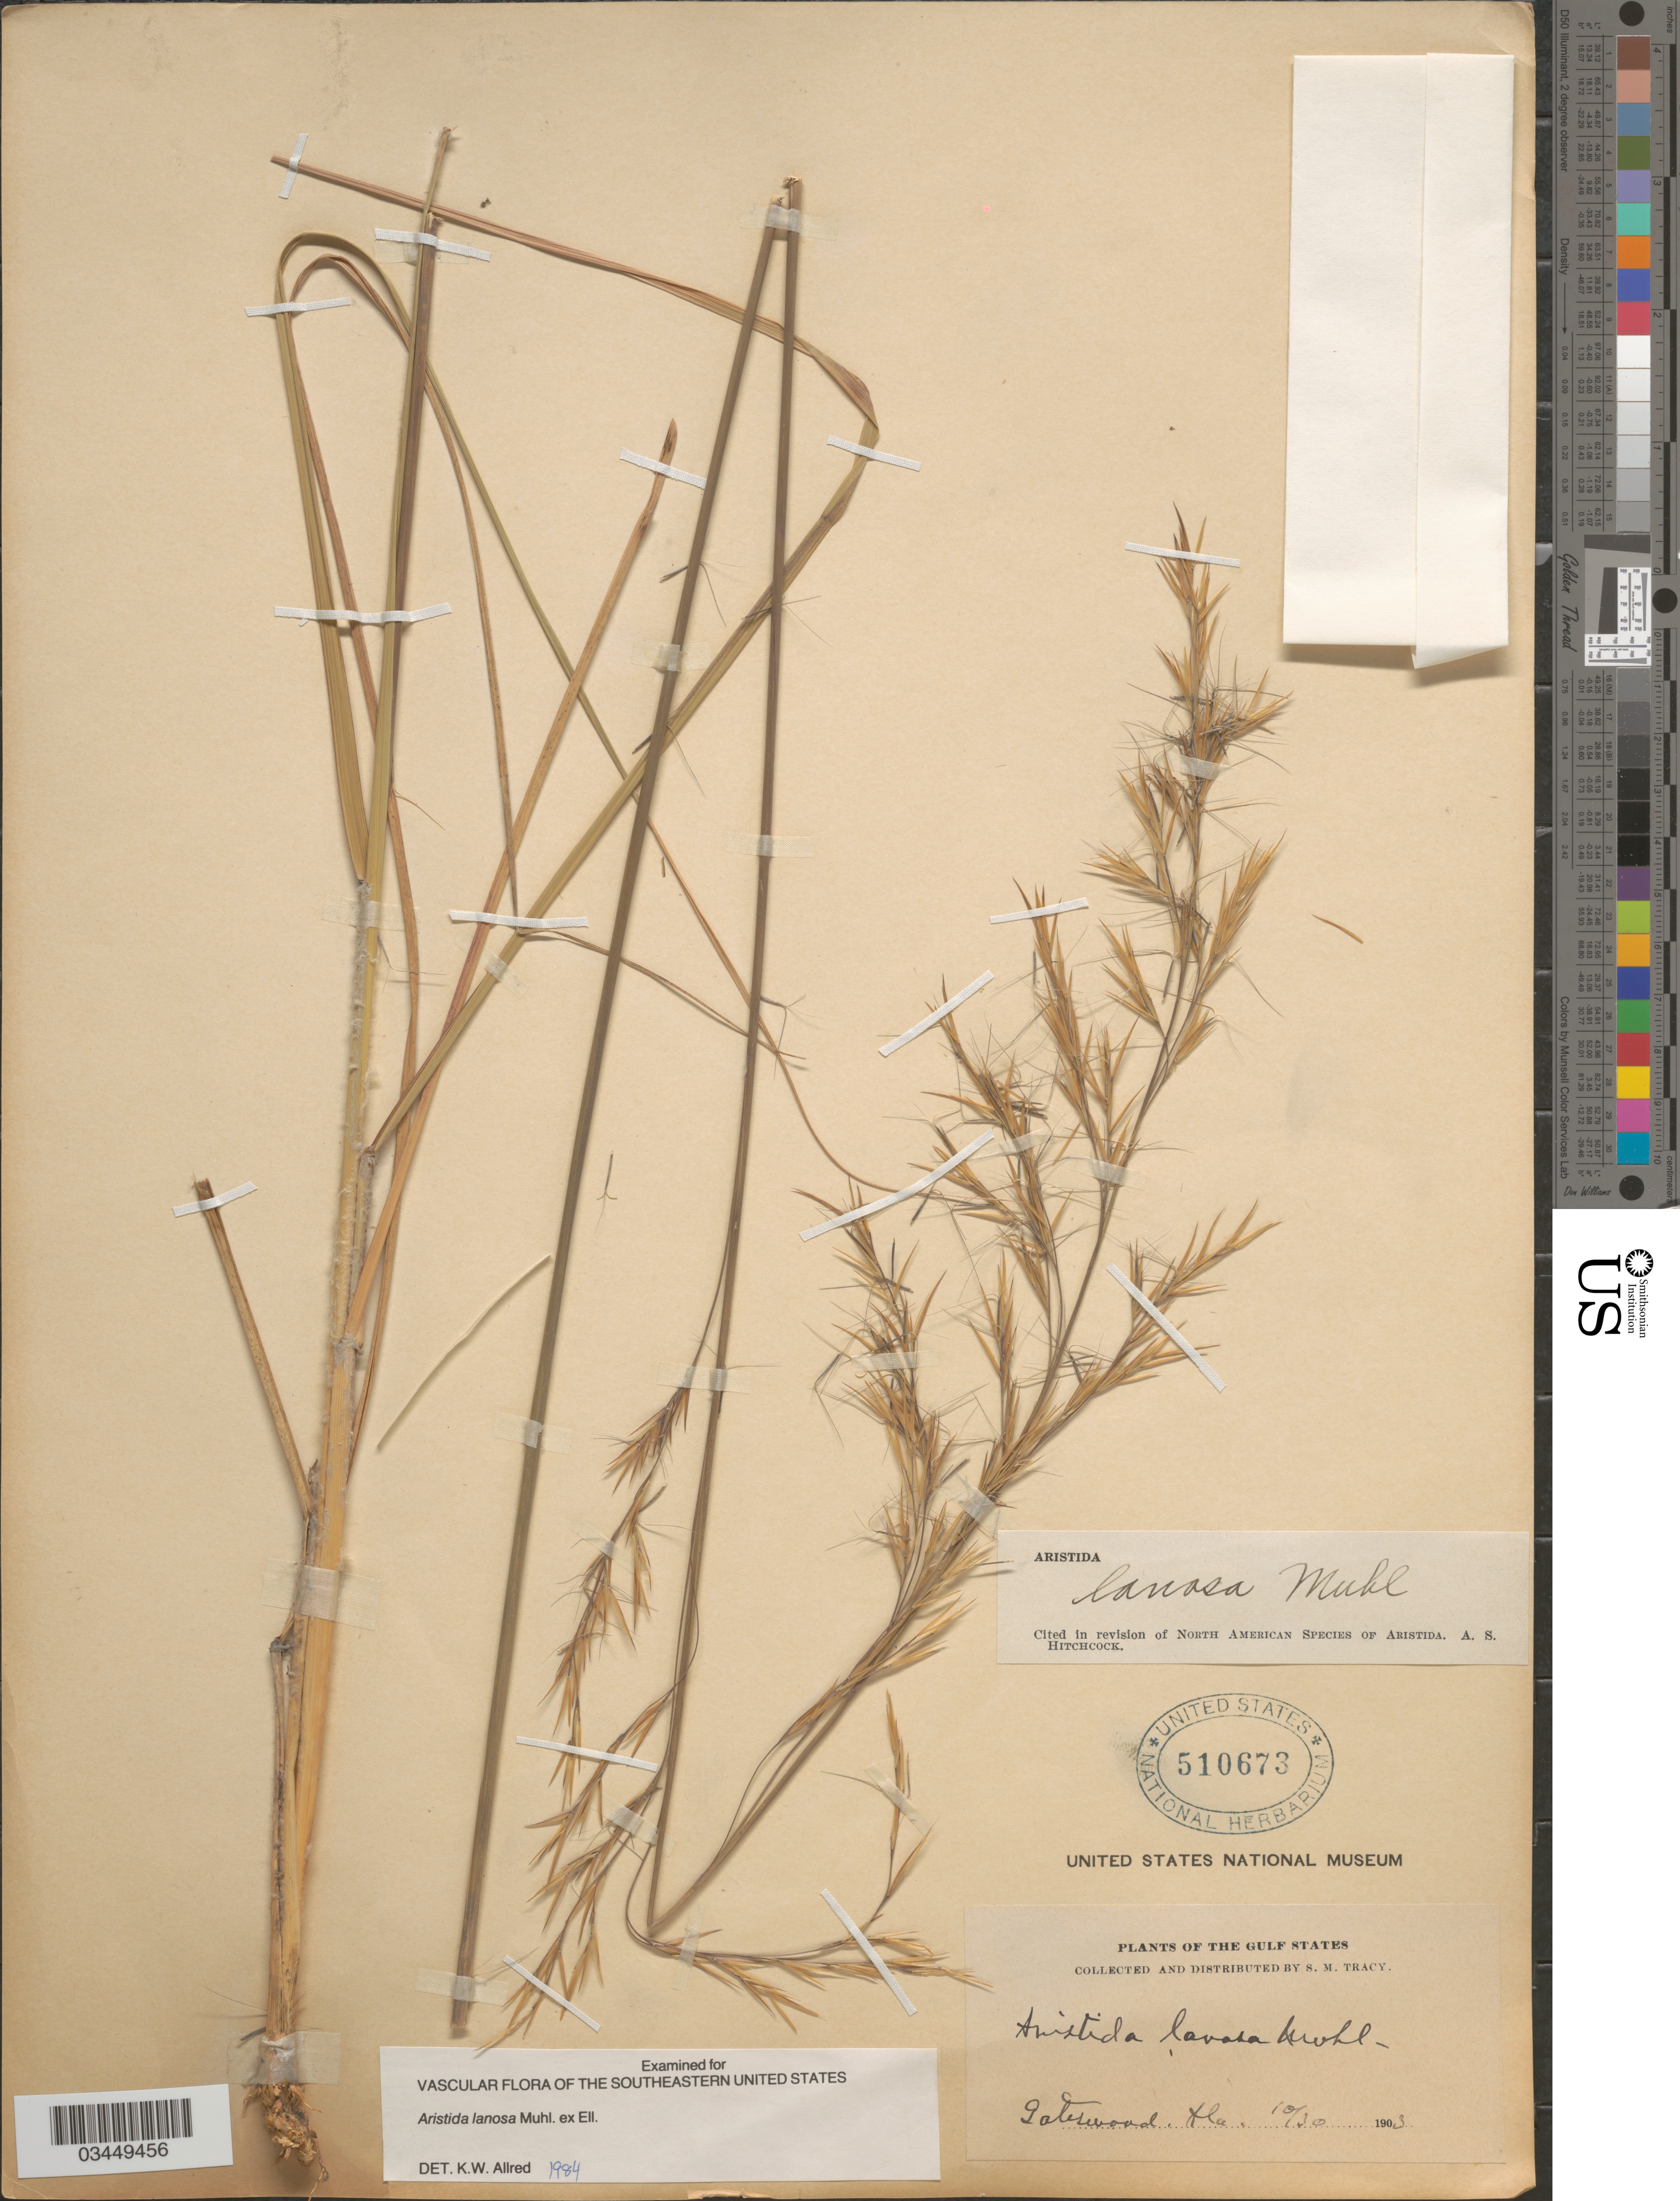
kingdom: Plantae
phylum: Tracheophyta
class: Liliopsida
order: Poales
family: Poaceae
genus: Aristida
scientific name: Aristida lanosa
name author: Muhl.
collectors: S. M. Tracy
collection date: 1903-10-30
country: United States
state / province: Alabama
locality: The Gulf States. Gateswood.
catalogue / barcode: US 510673